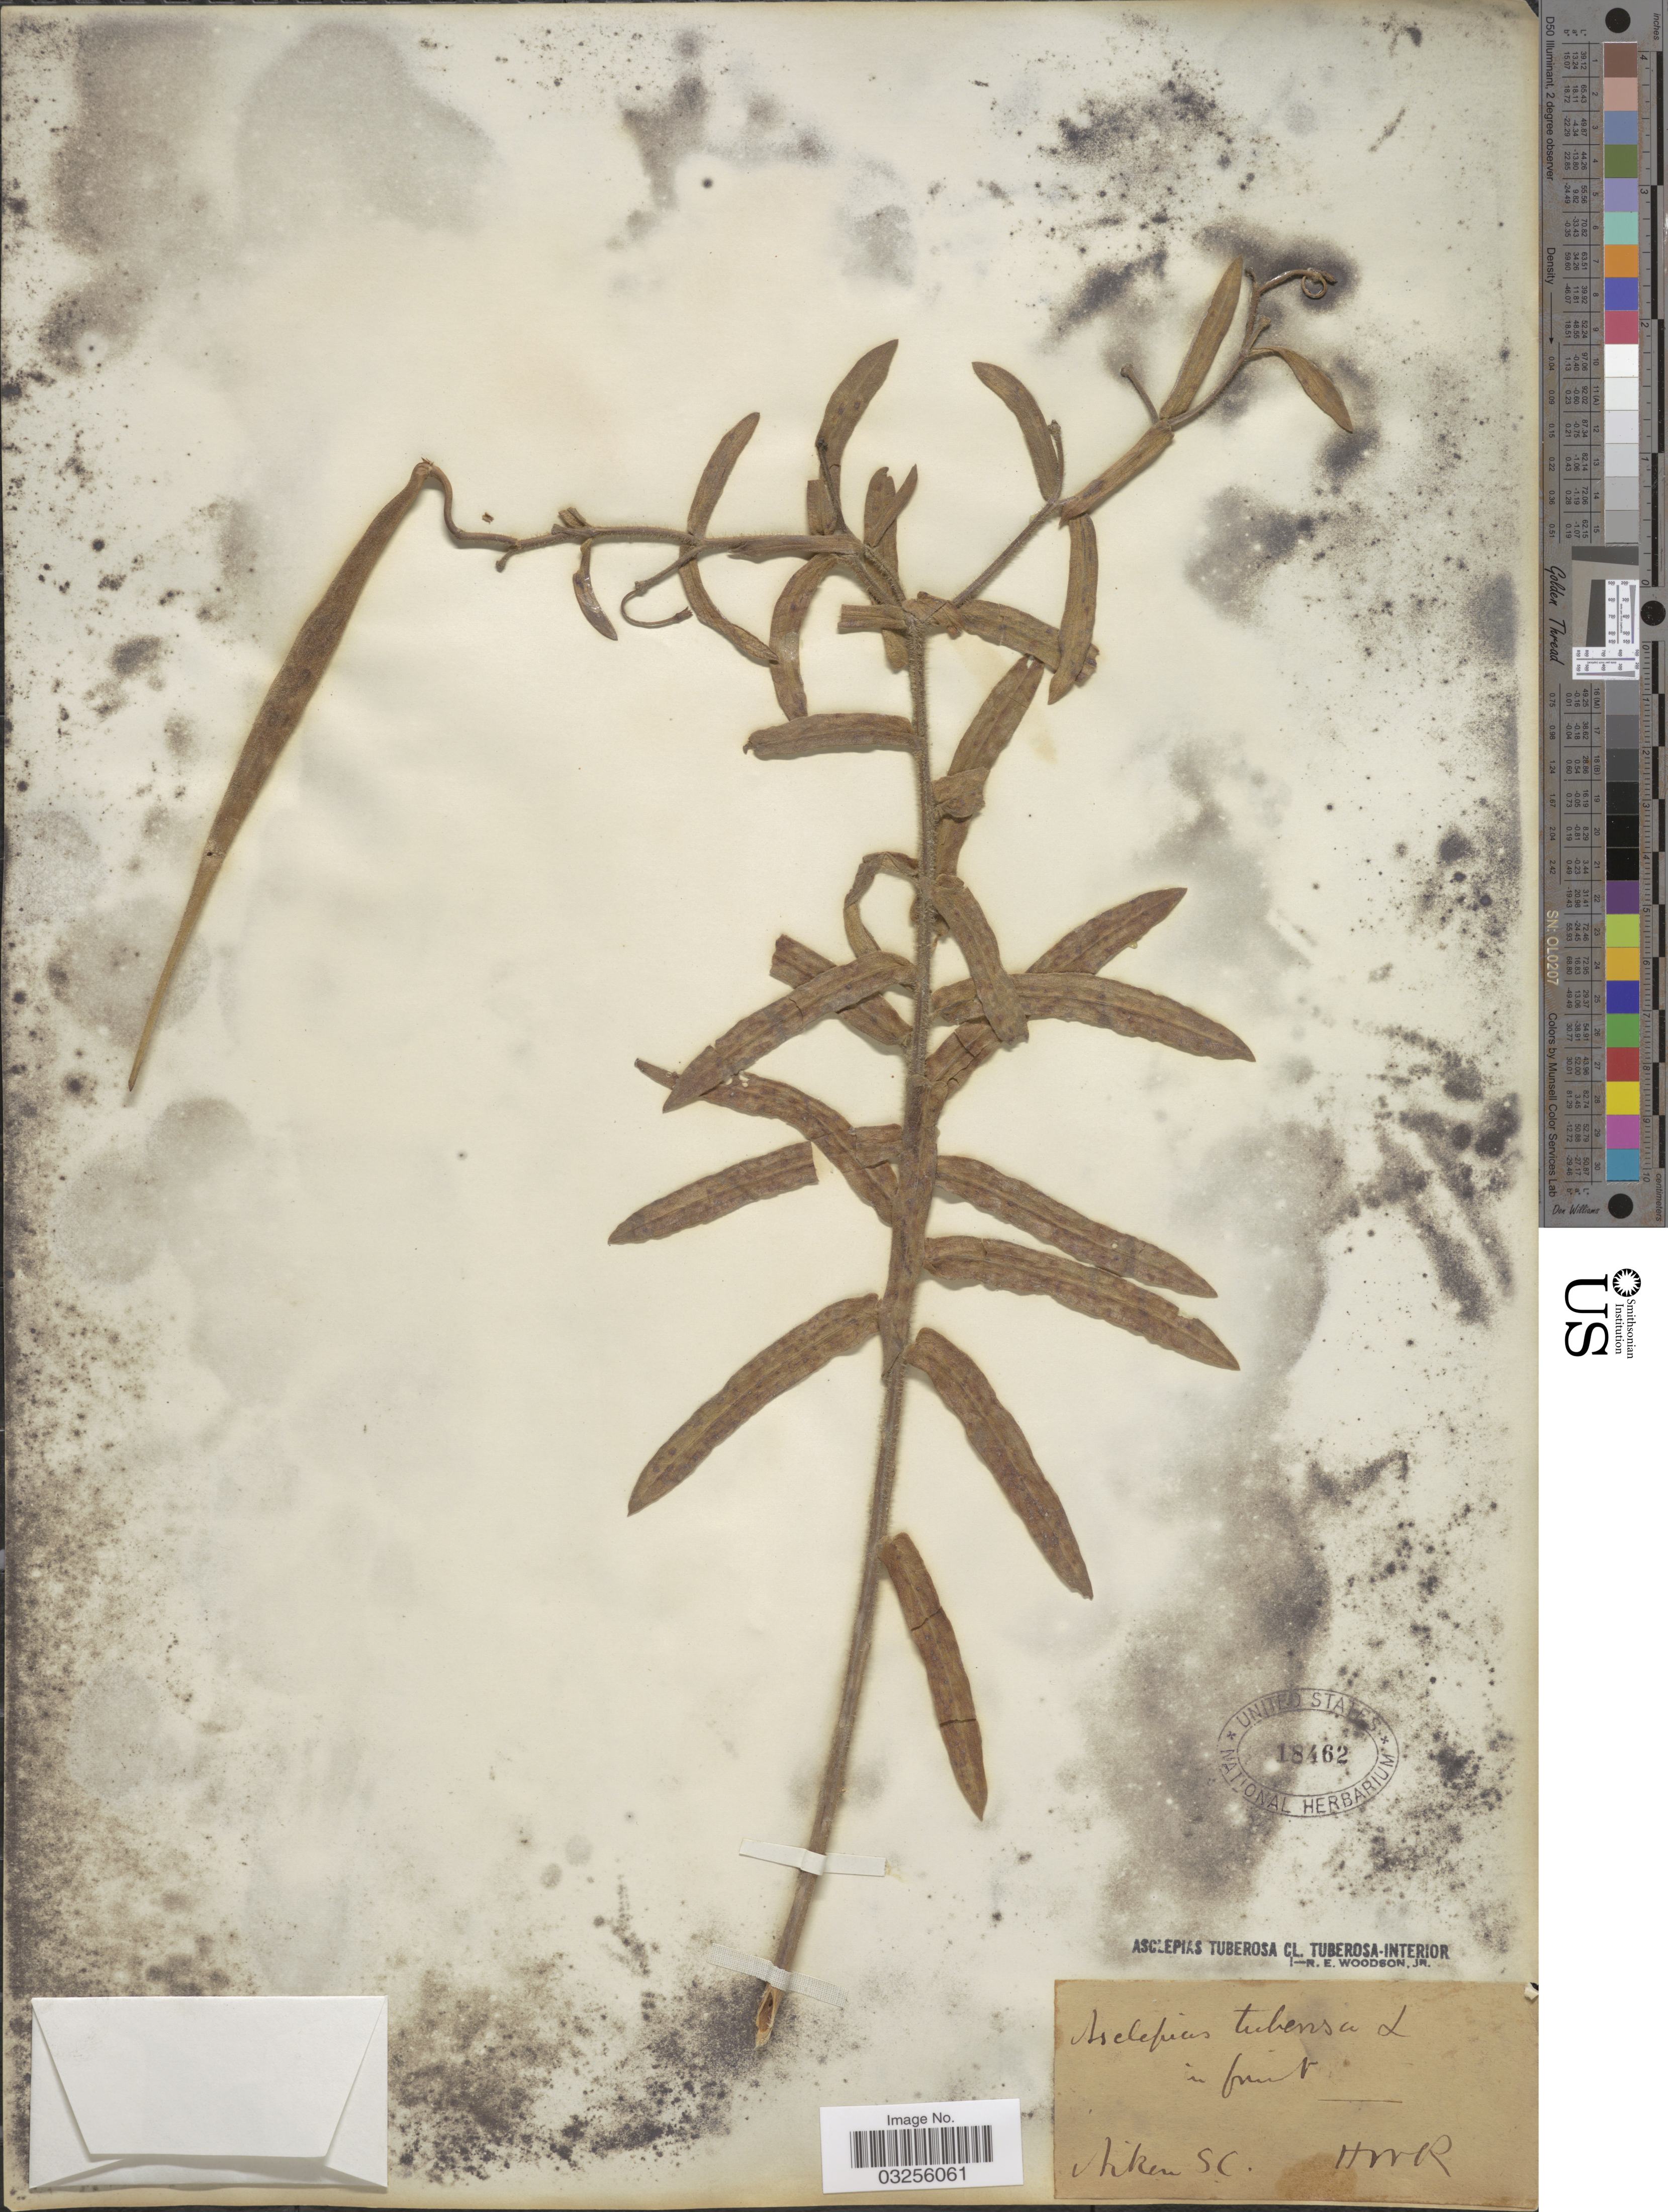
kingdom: Plantae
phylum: Tracheophyta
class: Magnoliopsida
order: Gentianales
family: Apocynaceae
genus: Asclepias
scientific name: Asclepias tuberosa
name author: L.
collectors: H. W. R.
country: United States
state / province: South Carolina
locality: Aiken.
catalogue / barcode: US 18462